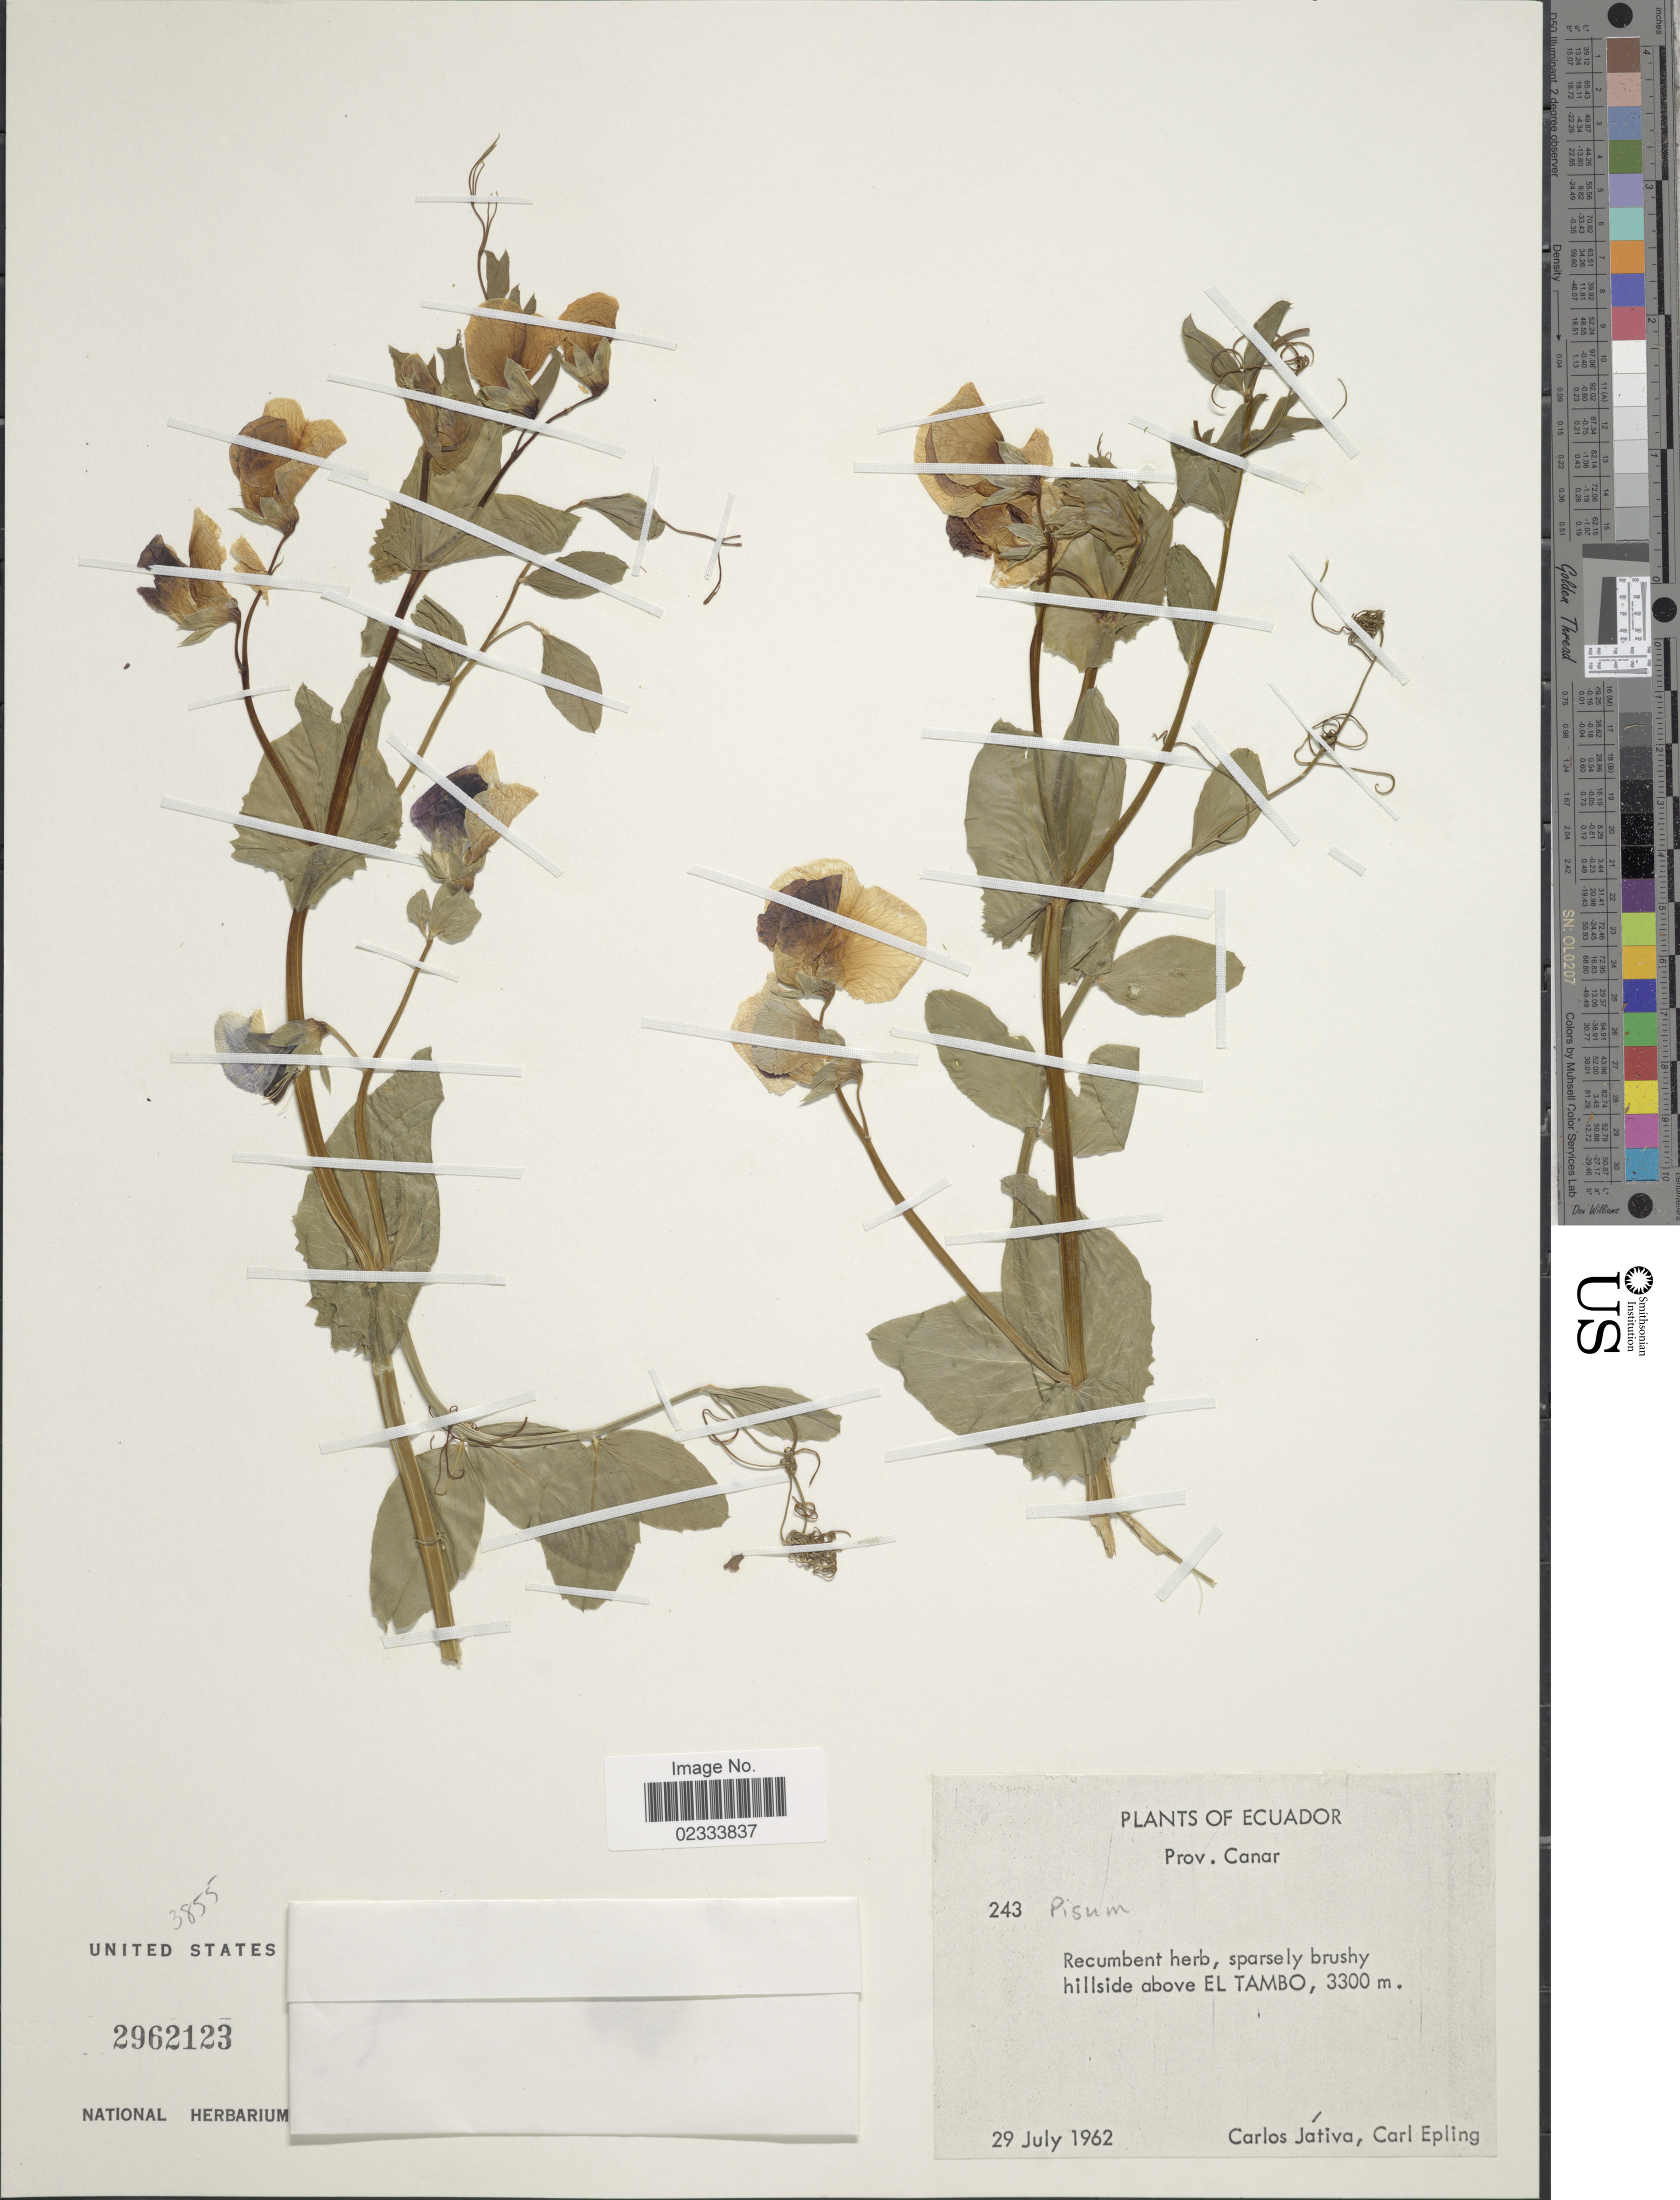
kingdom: Plantae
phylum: Tracheophyta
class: Magnoliopsida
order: Fabales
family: Fabaceae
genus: Pisum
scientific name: Pisum sp.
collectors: C. D. Játiva & C. C. Epling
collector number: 243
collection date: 1962-07-29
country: Ecuador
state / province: Cañar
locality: Prov. Canar, hillside above El Tambo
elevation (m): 3300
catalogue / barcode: US 2962123